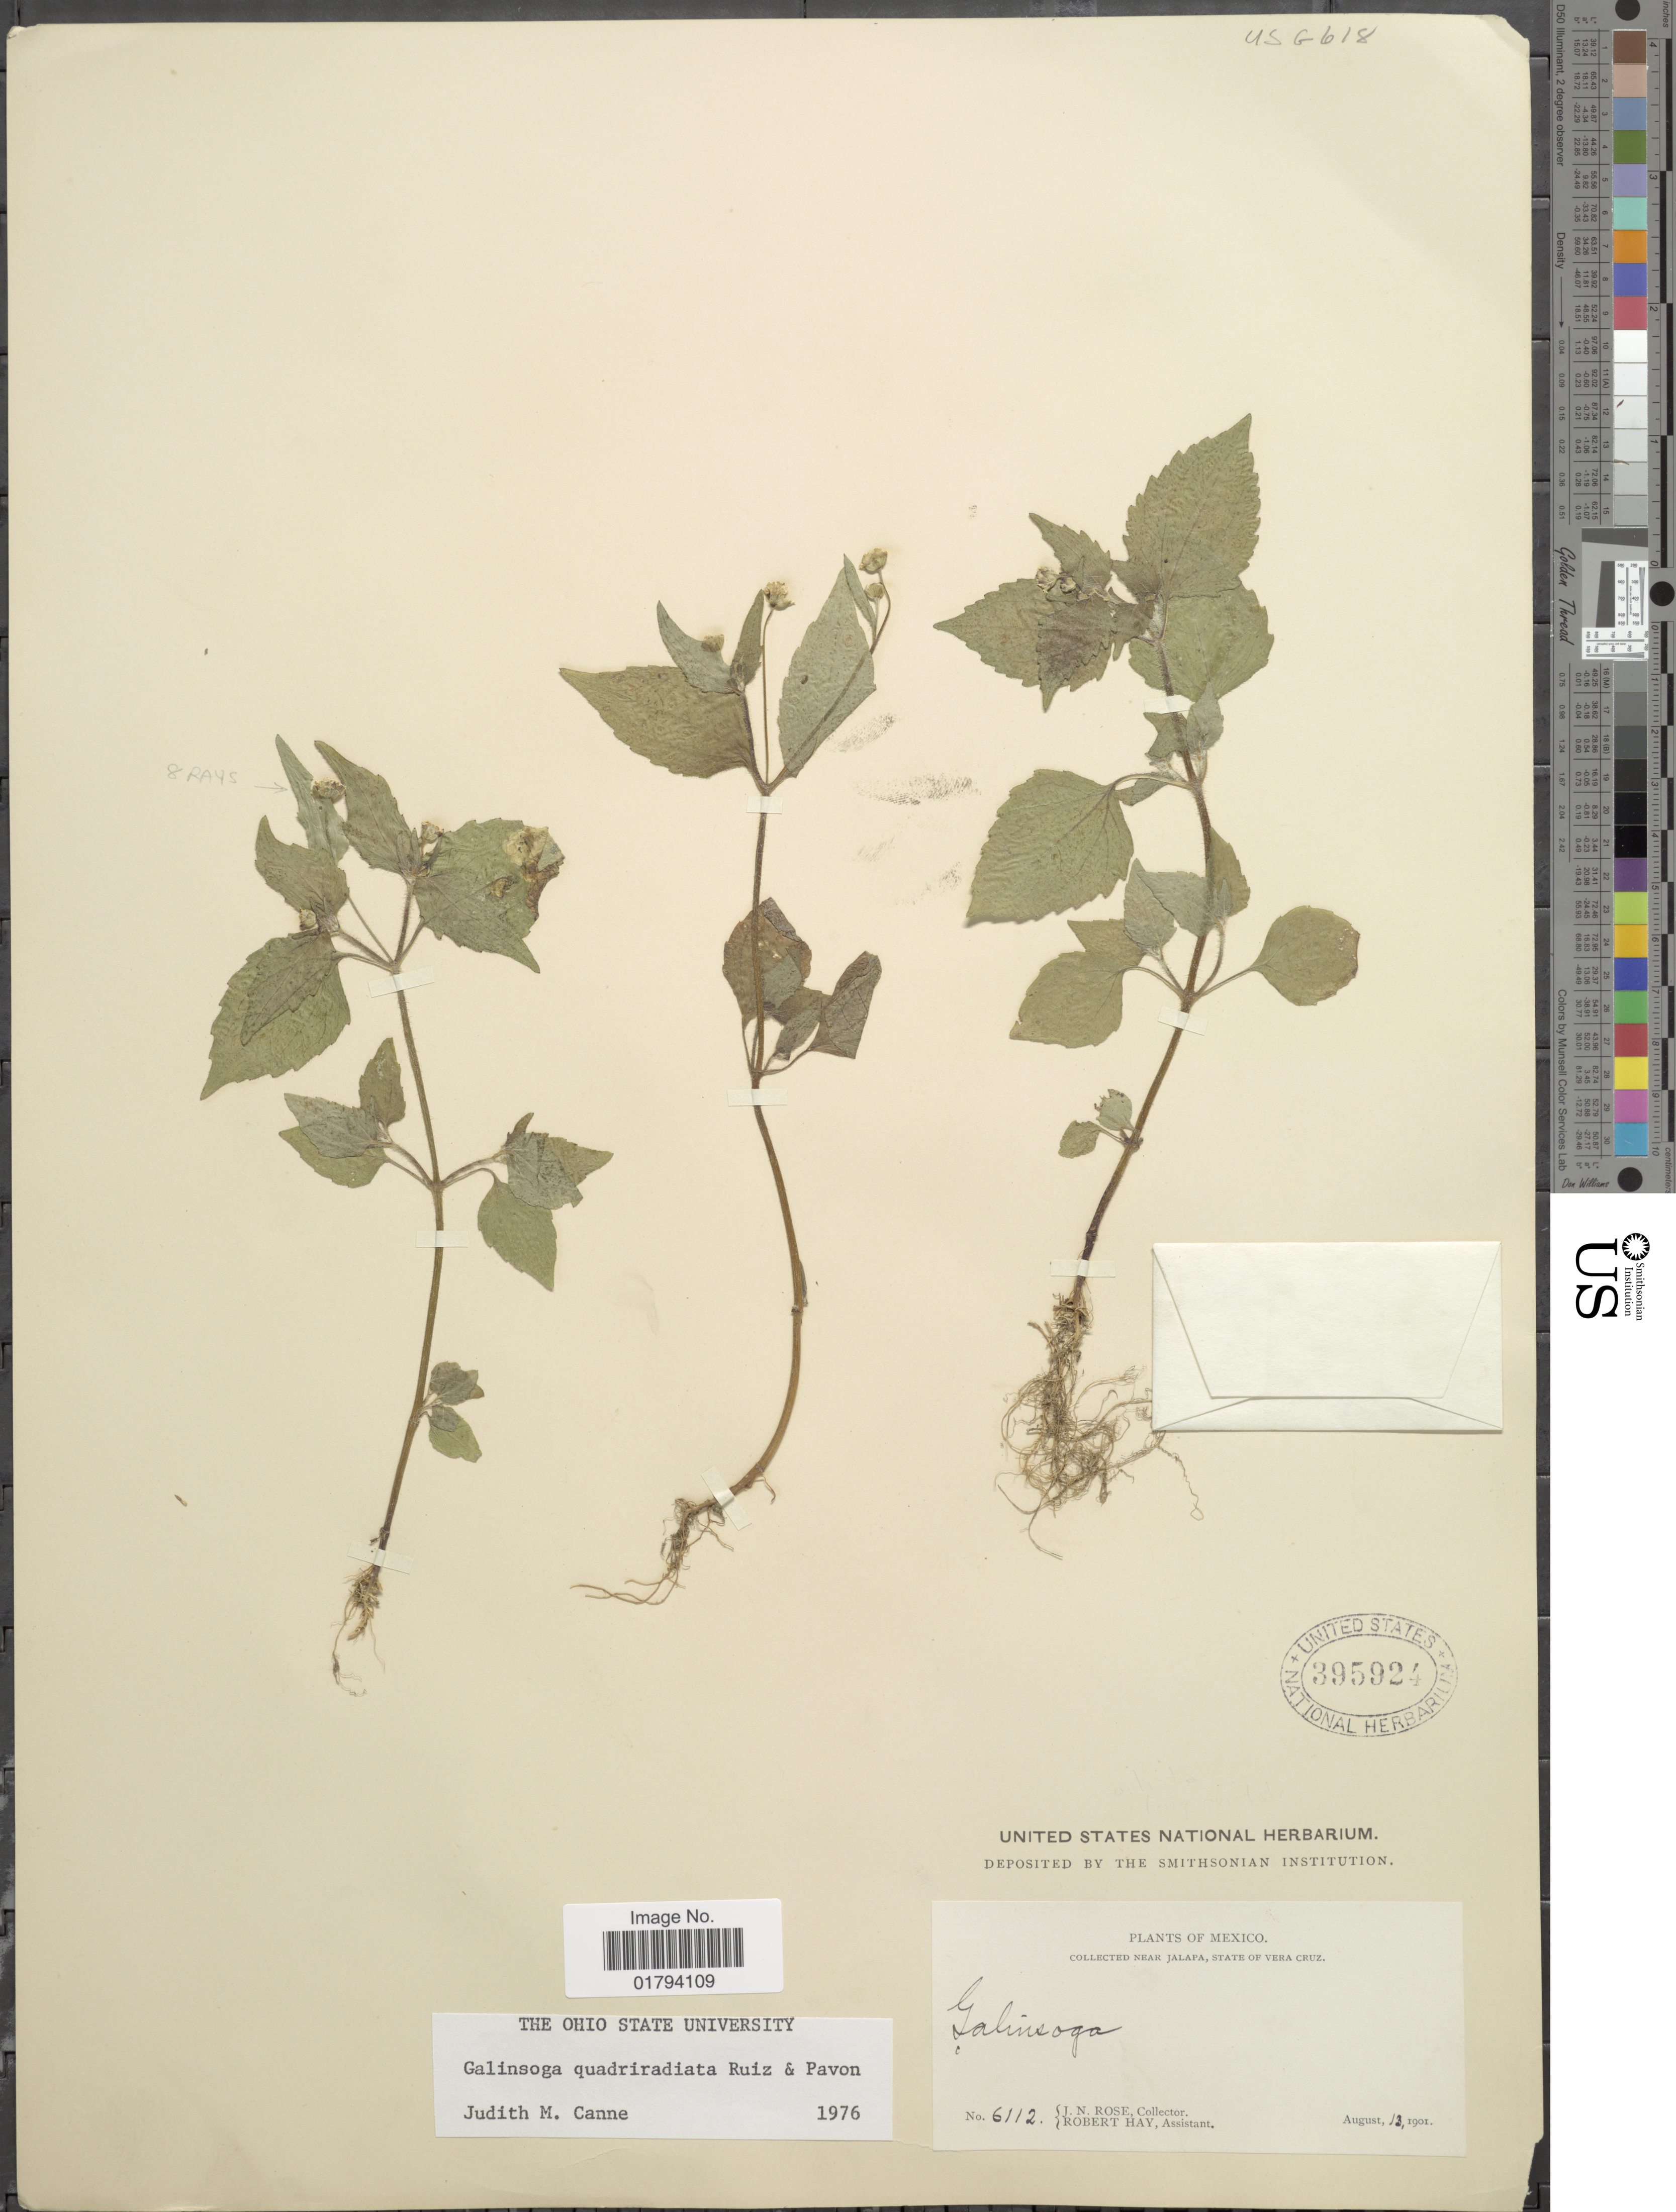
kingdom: Plantae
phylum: Tracheophyta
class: Magnoliopsida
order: Asterales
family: Asteraceae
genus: Galinsoga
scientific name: Galinsoga quadriradiata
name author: Ruiz & Pav.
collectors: J. N. Rose & R. Hay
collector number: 6112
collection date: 1901-08-12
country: Mexico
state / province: Veracruz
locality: Near Jalapa, state of Vera Cruz.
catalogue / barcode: US 395924